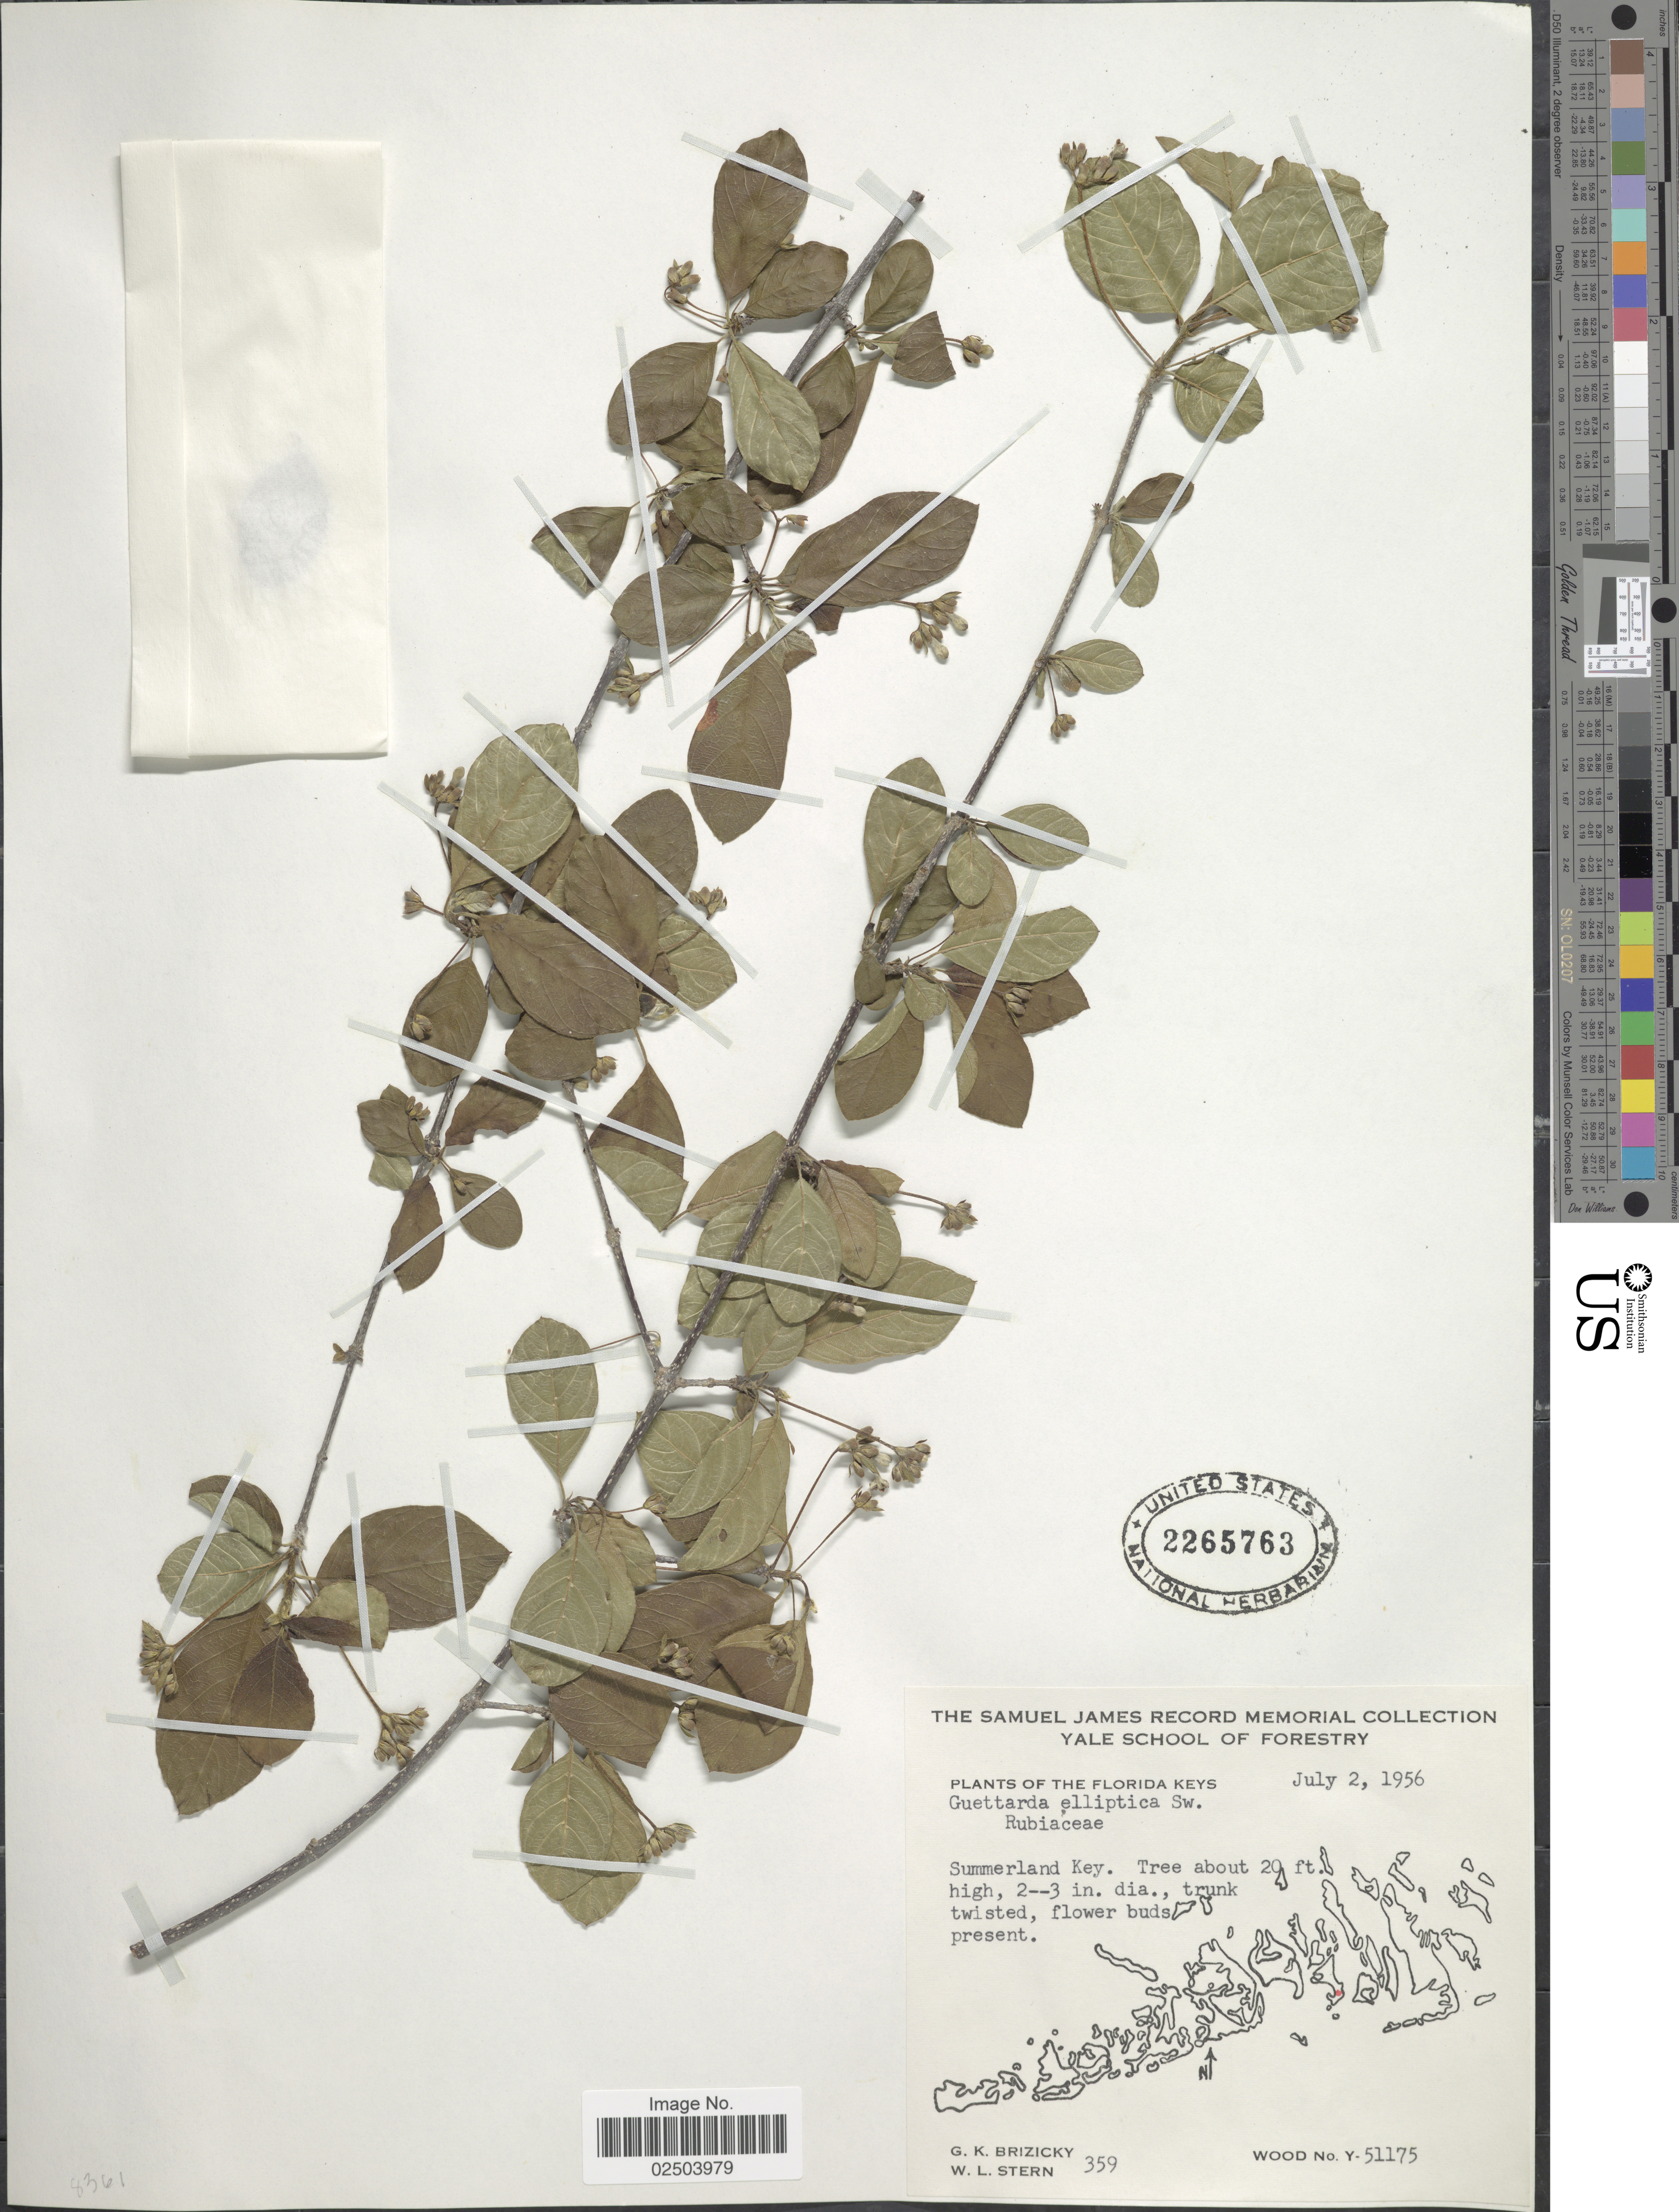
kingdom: Plantae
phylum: Tracheophyta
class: Magnoliopsida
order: Gentianales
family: Rubiaceae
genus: Guettarda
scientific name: Guettarda elliptica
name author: Sw.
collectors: G. K. Brizicky & W. L. Stern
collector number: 359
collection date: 1956-07-02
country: United States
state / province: Florida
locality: Florida Keys. Summerland Key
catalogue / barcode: US 2265763